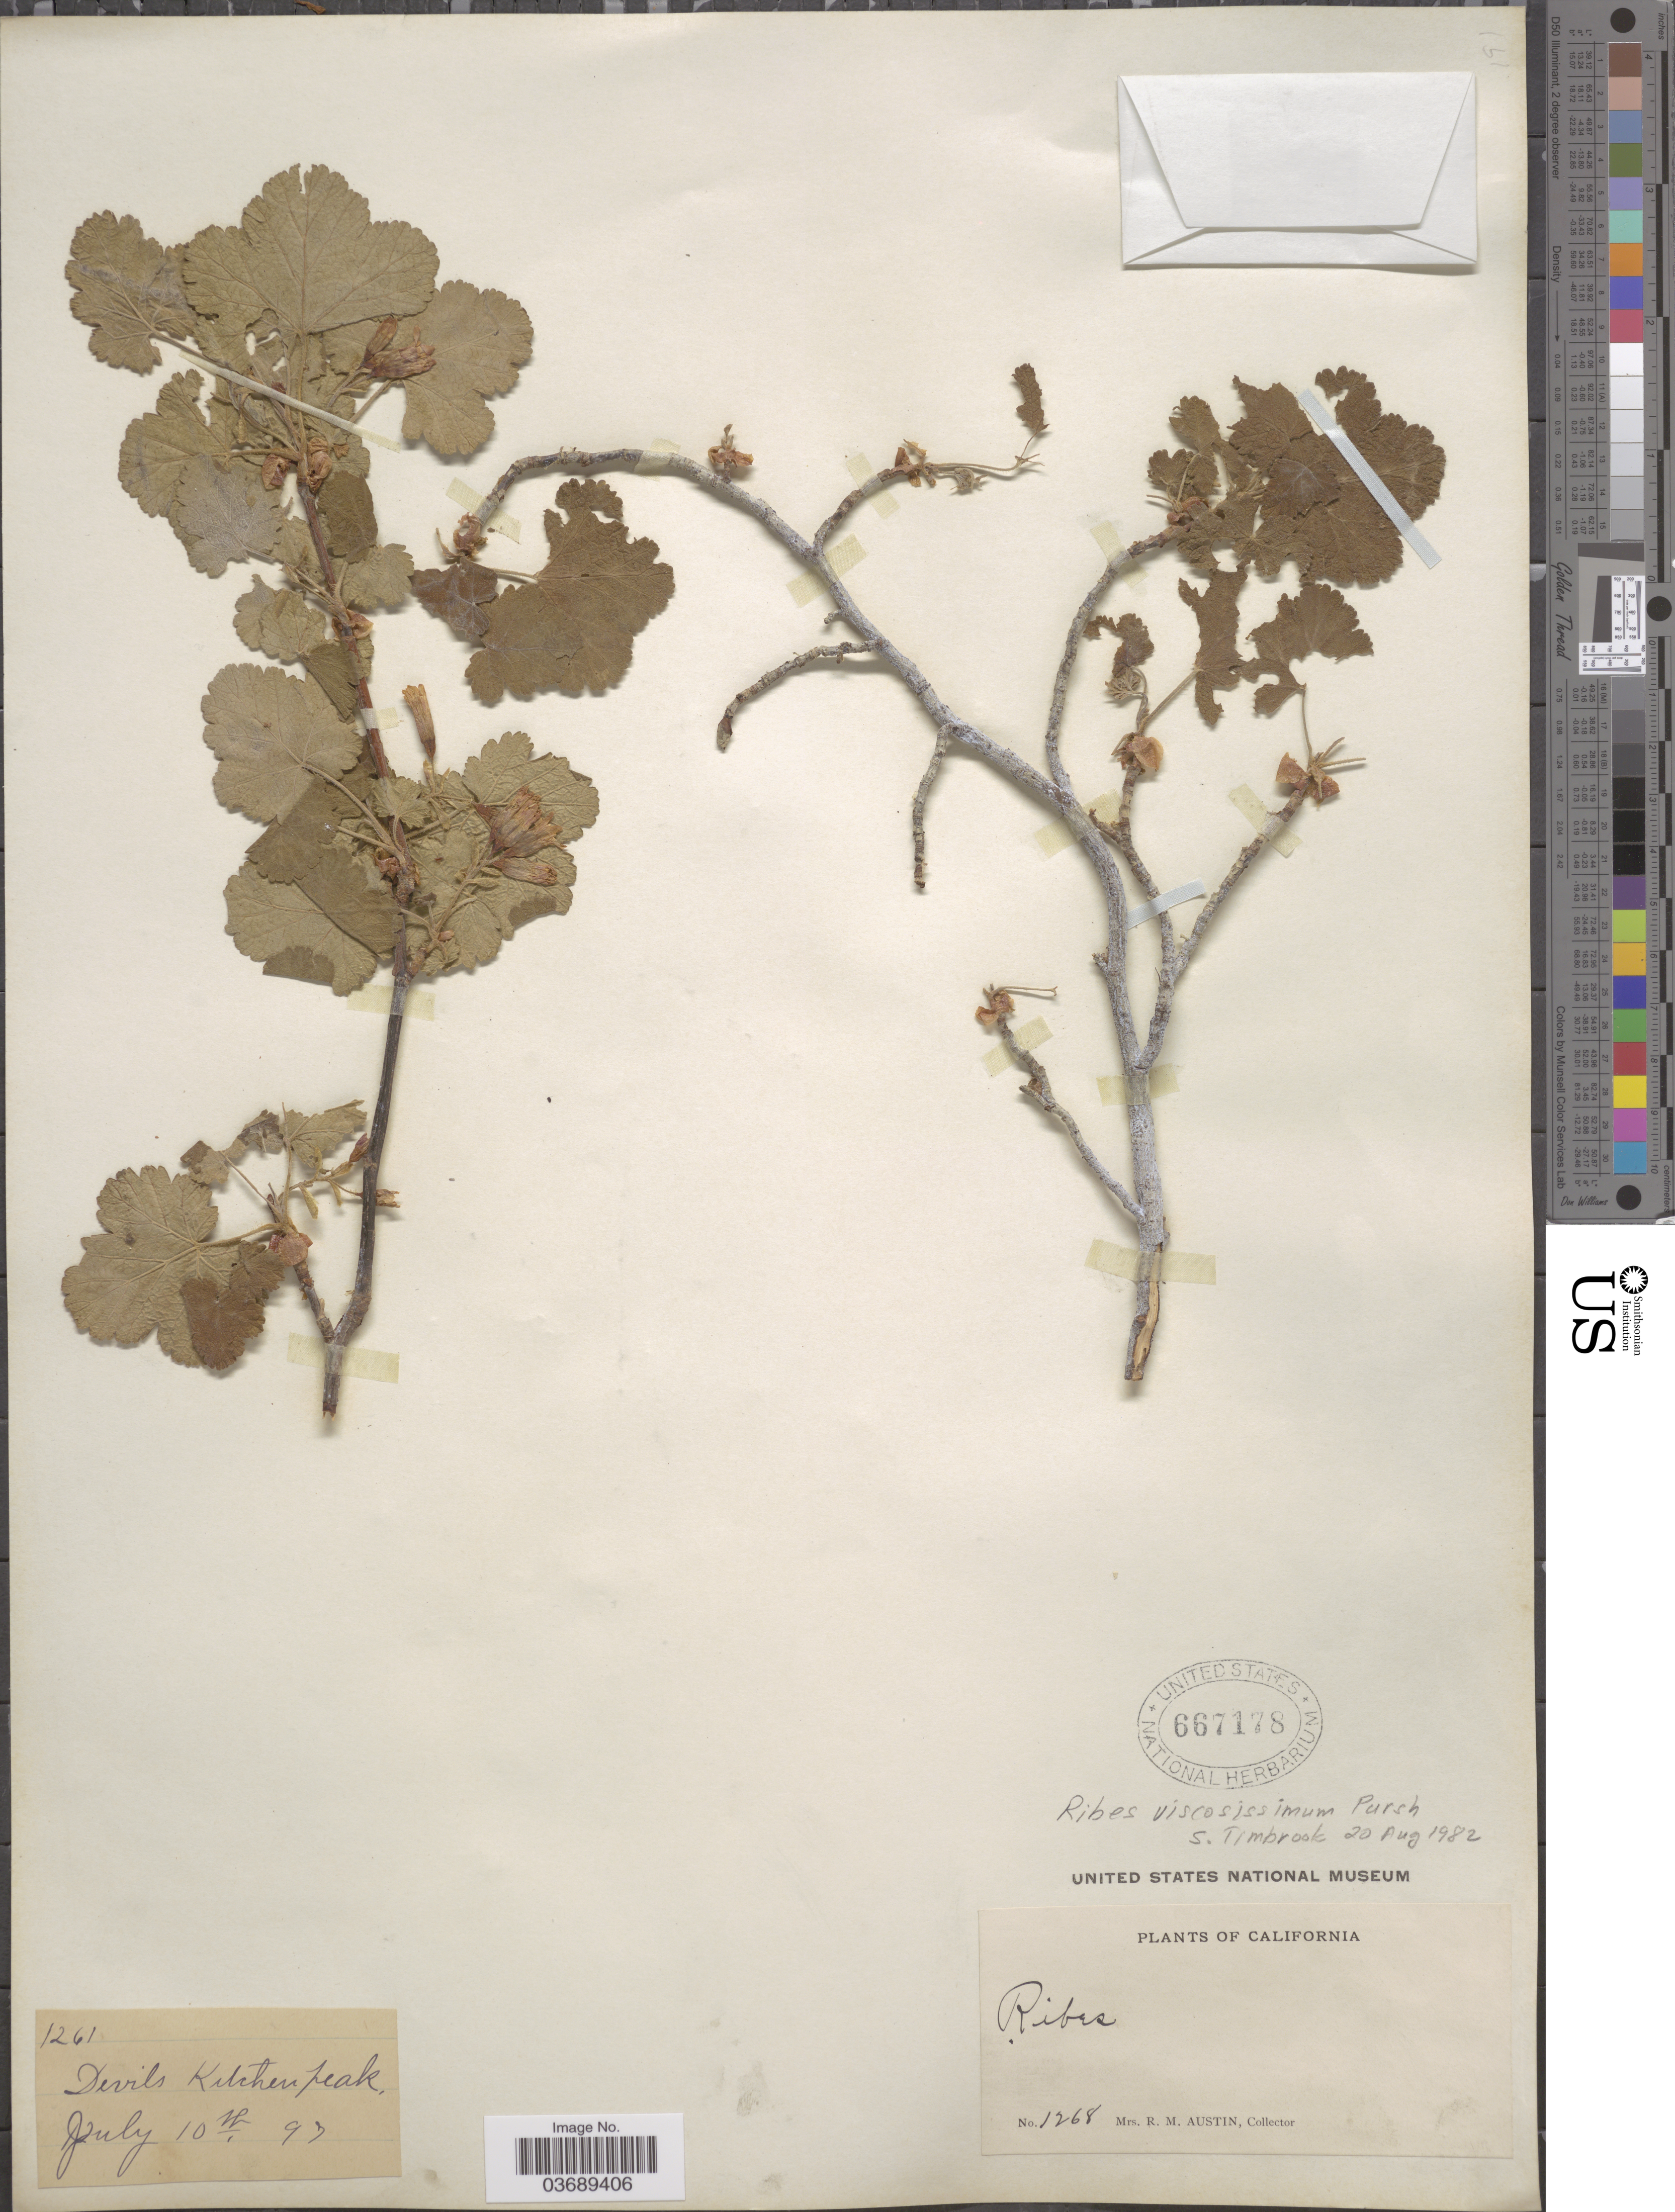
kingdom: Plantae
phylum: Tracheophyta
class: Magnoliopsida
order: Saxifragales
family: Grossulariaceae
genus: Ribes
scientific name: Ribes viscosissimum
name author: Pursh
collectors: R. Austin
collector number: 1261/1268?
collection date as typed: Transcribed d/m/y: 10/7/97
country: United States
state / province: California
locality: Devil's Kitchen peak.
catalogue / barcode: US 667178